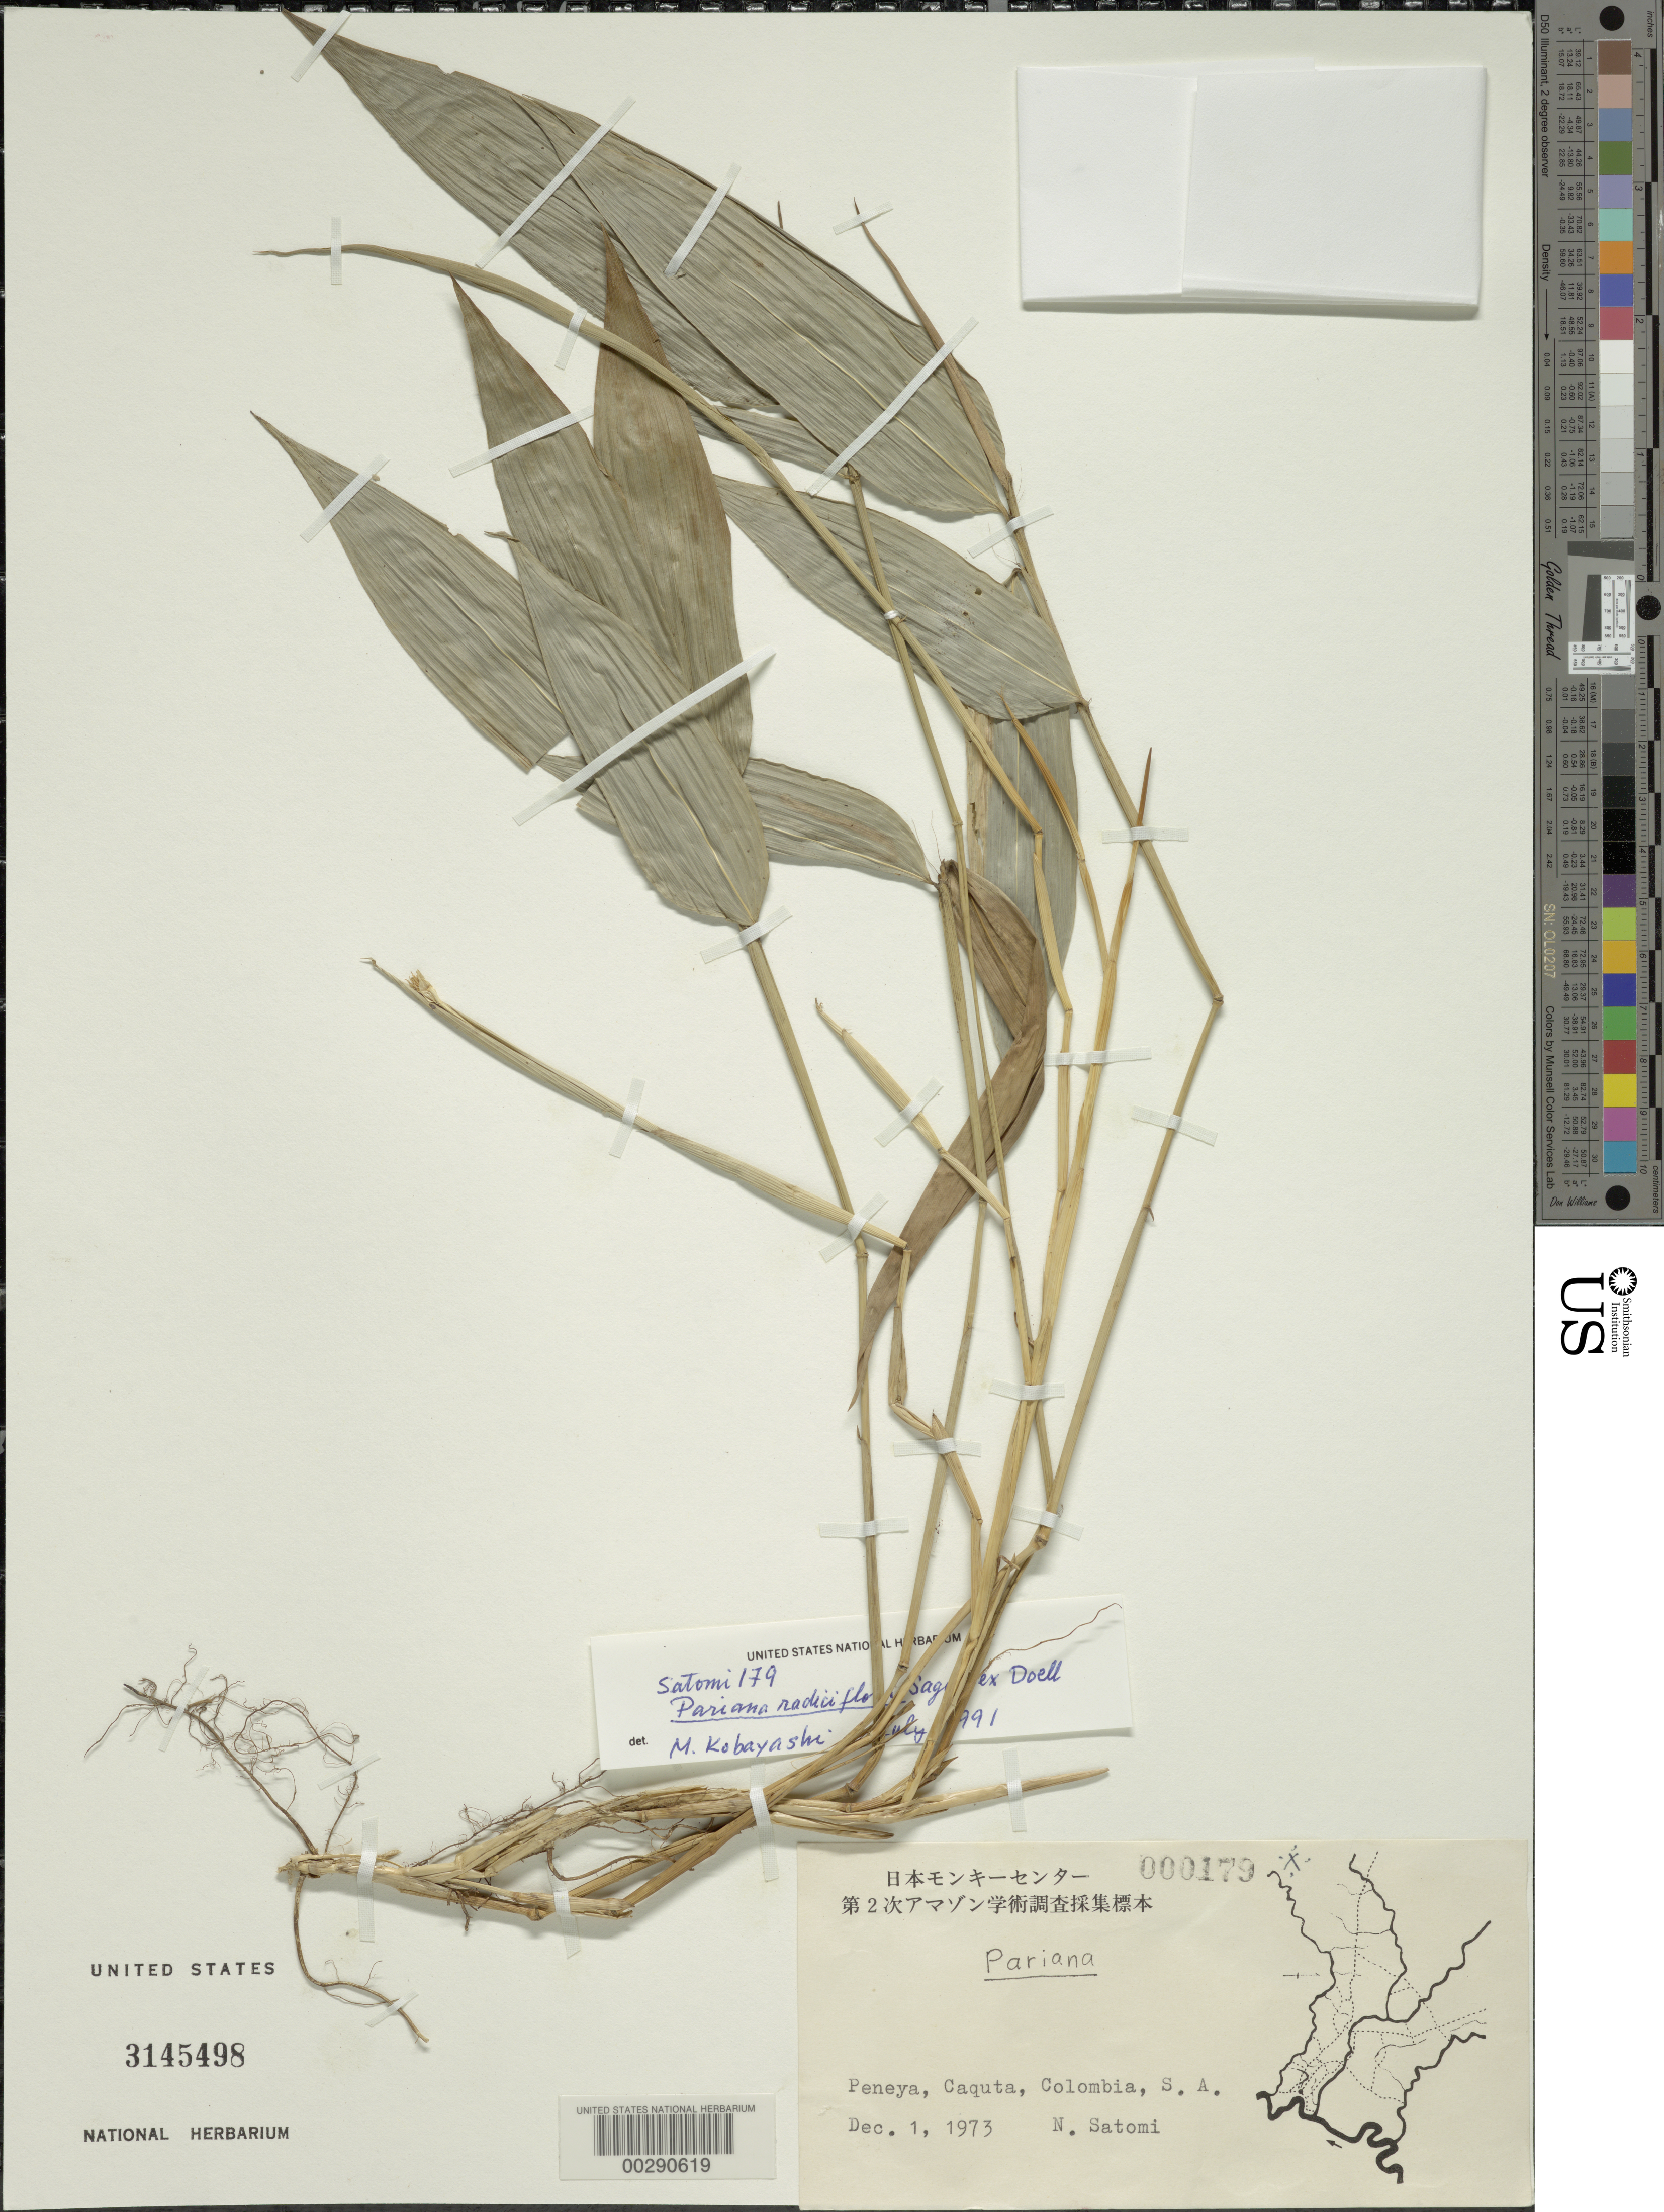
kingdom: Plantae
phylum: Tracheophyta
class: Liliopsida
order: Poales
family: Poaceae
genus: Pariana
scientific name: Pariana sp.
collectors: N. Satomi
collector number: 000179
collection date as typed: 01 Dec 1973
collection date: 1973-12-01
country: Colombia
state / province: Caquetá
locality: Peneya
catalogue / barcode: US 3145498